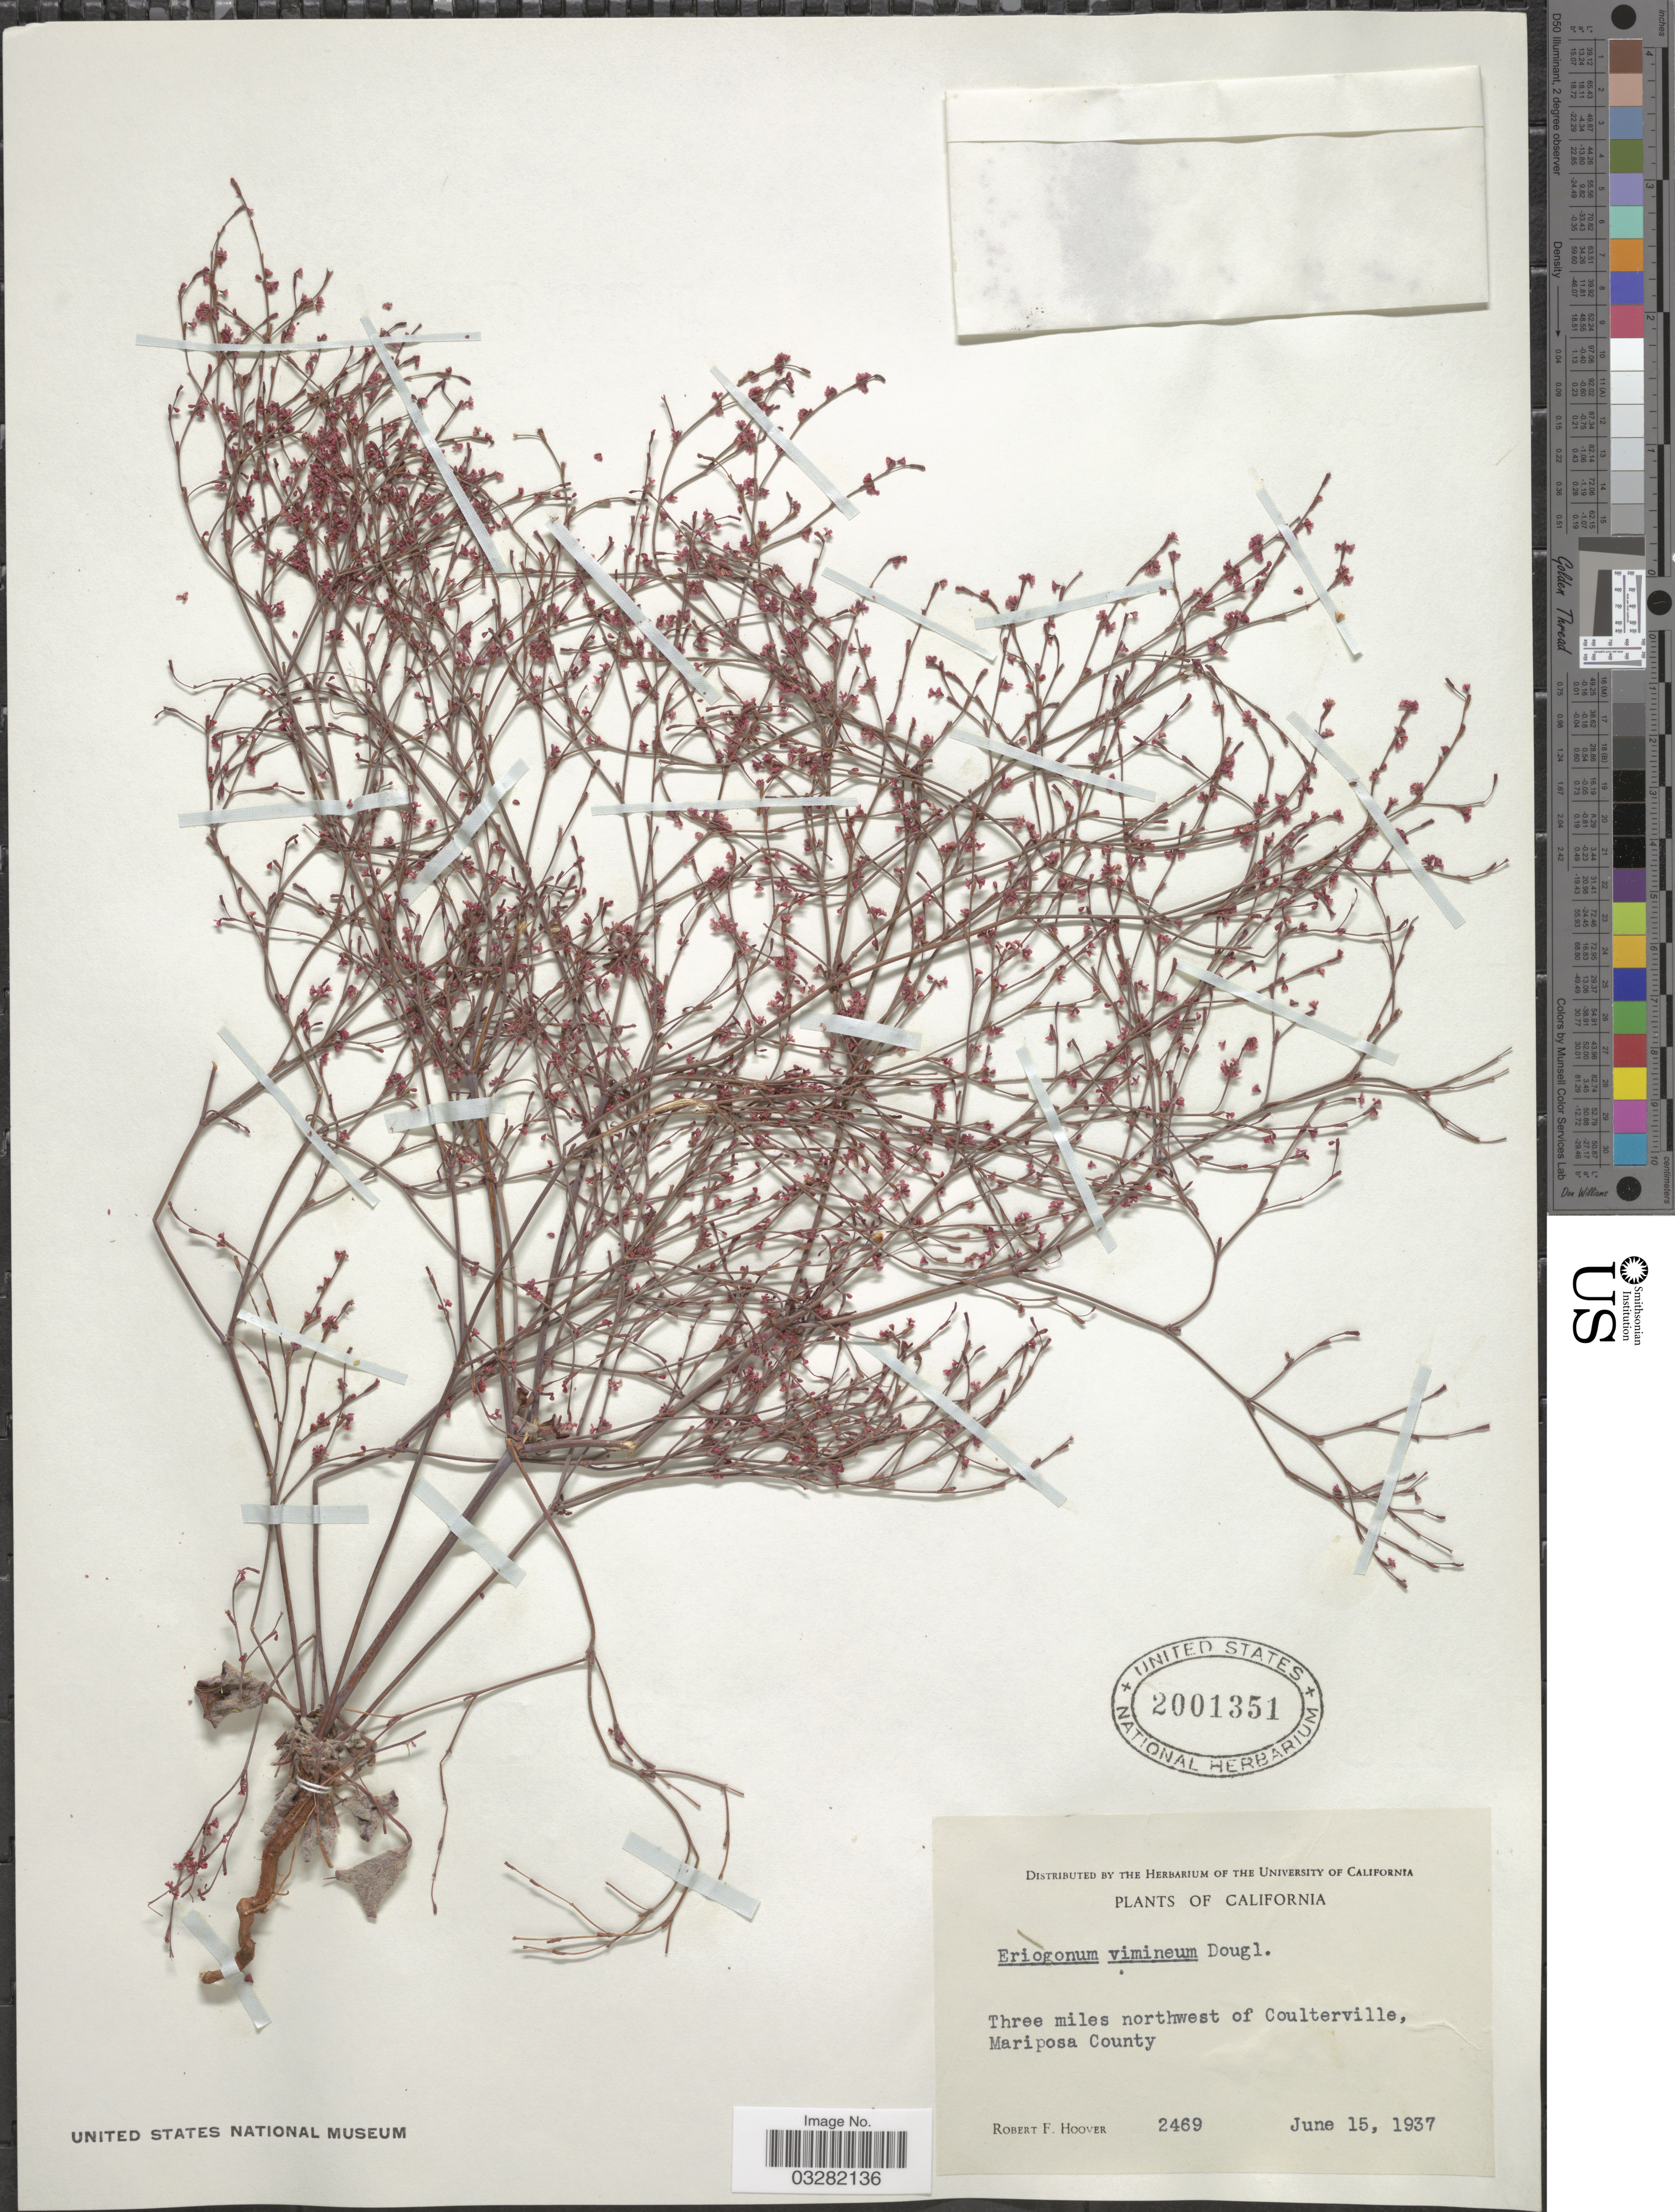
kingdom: Plantae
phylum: Tracheophyta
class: Magnoliopsida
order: Caryophyllales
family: Polygonaceae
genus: Eriogonum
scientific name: Eriogonum vimineum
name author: Douglas ex Benth.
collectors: R. F. Hoover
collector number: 2469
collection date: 1937-06-15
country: United States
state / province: California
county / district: Mariposa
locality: Three miles northwest of Coulterville, Mariposa County.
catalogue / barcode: US 2001351